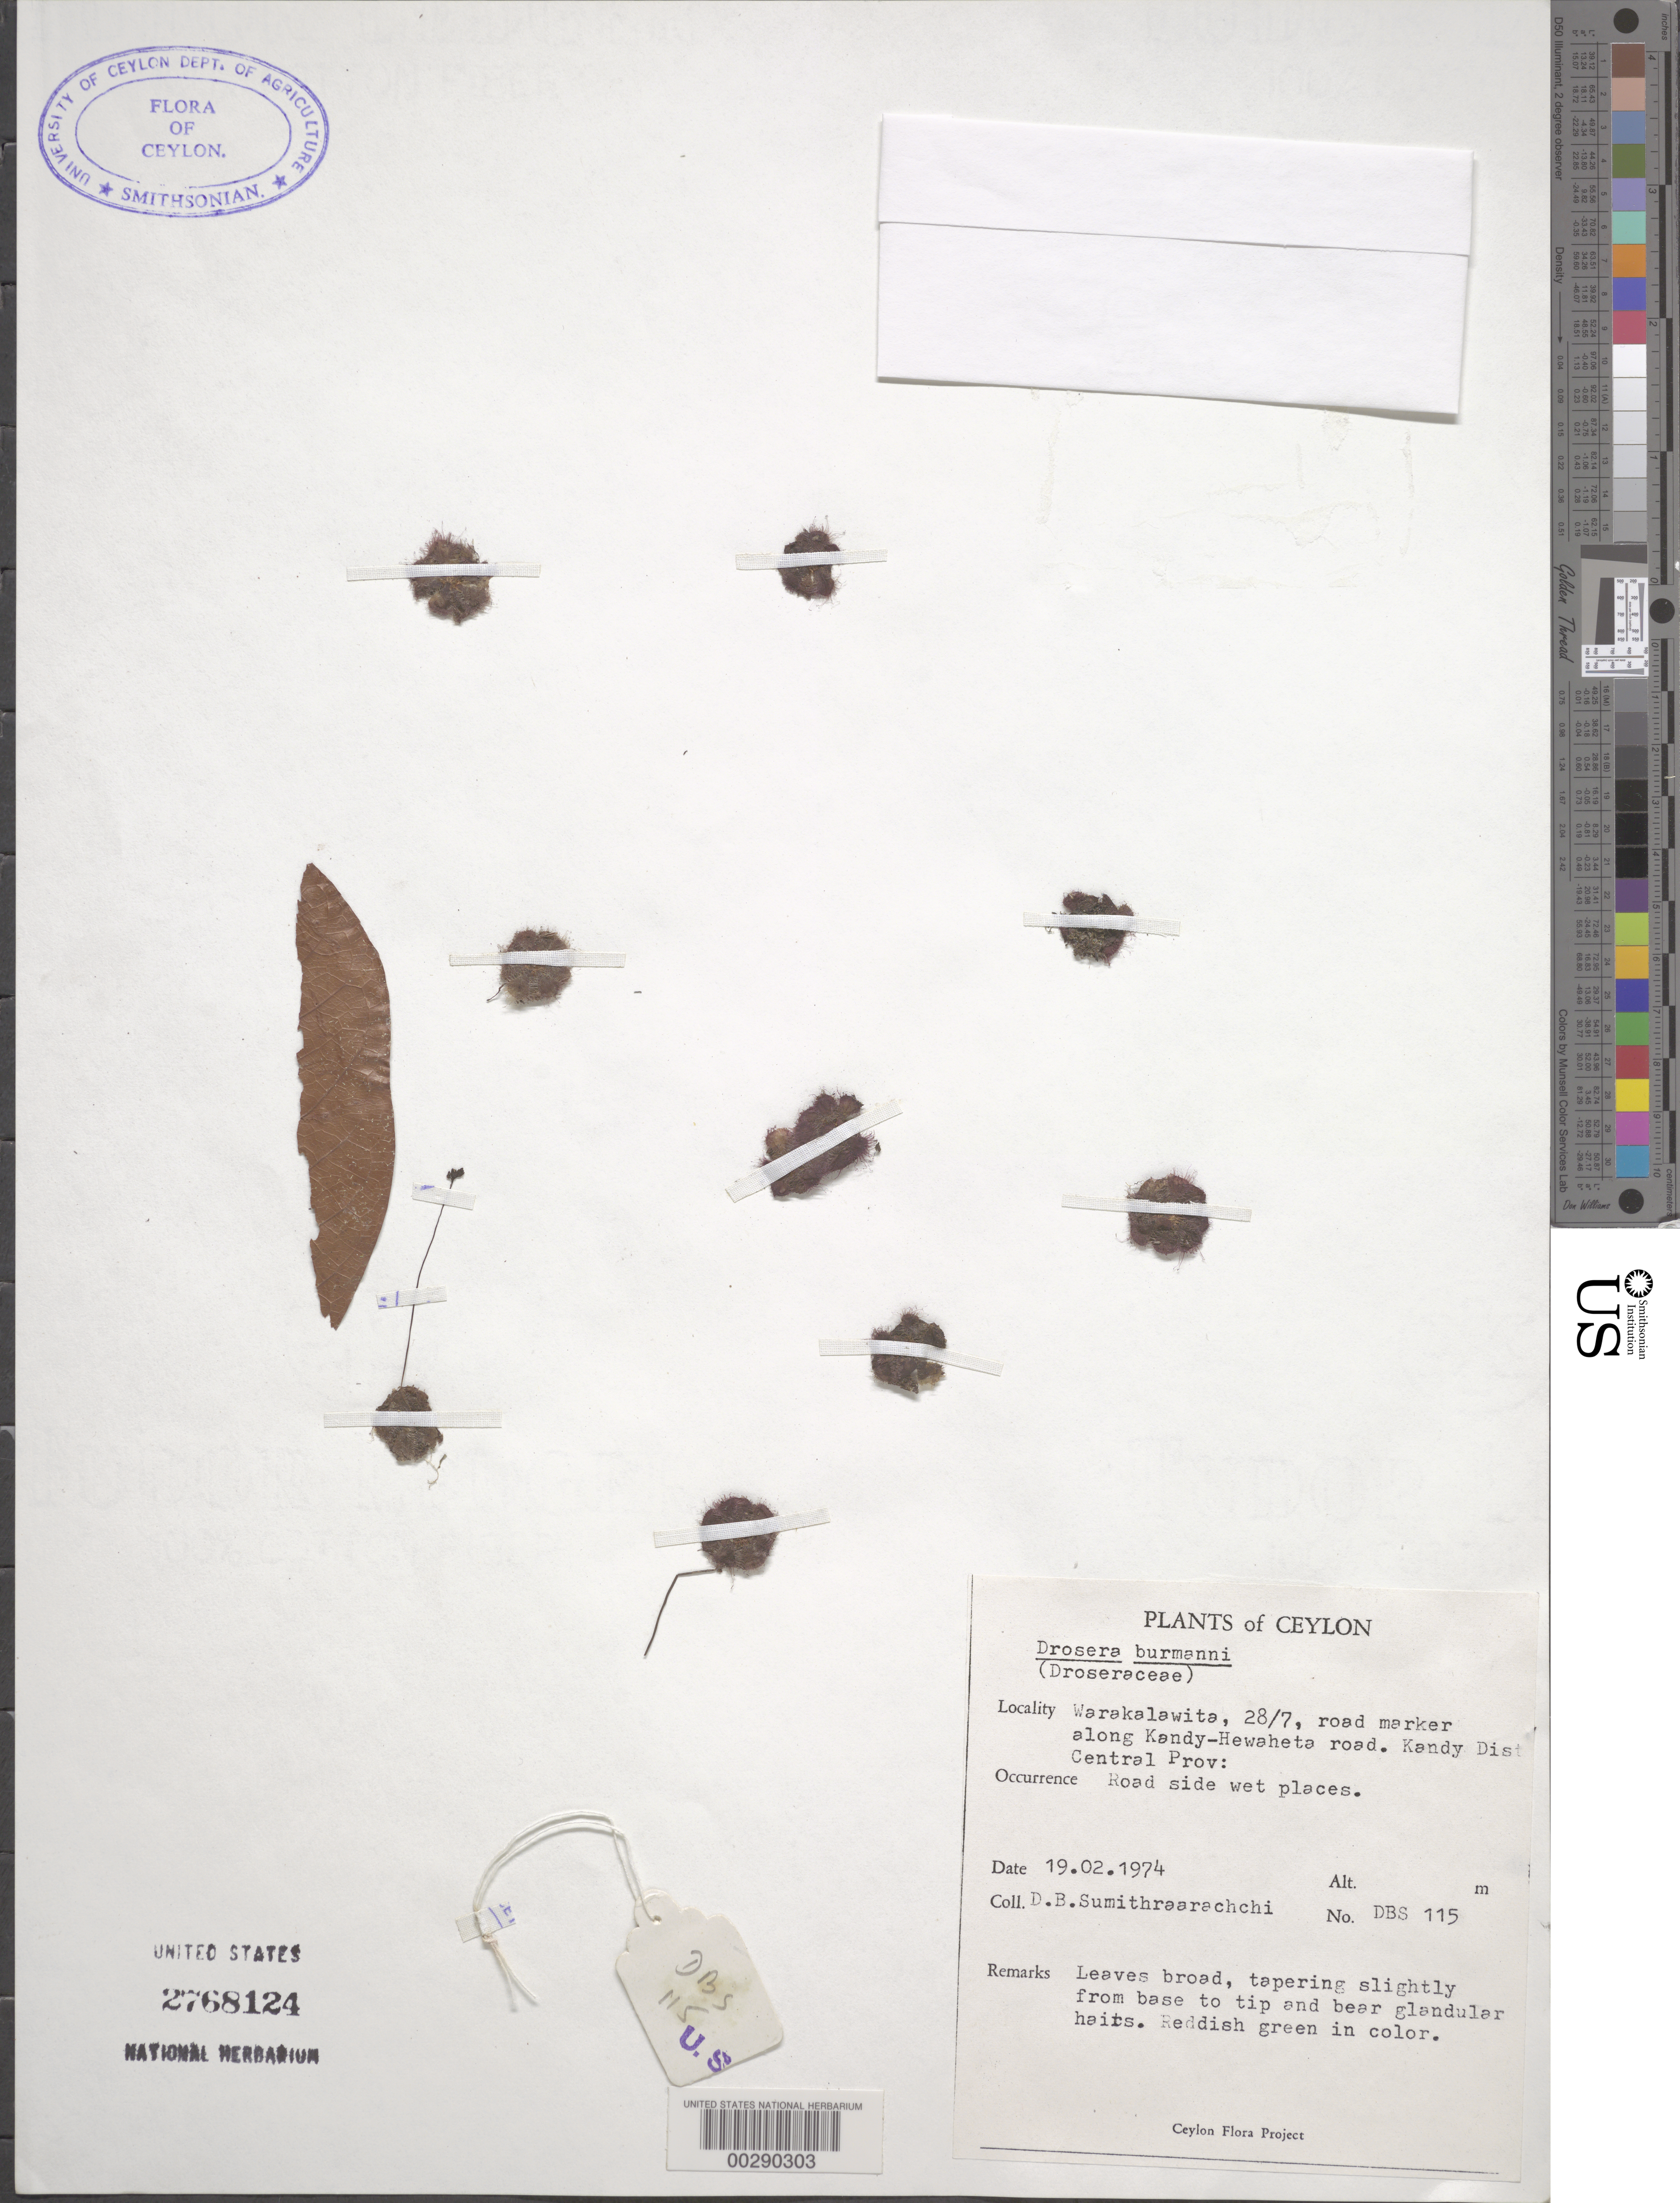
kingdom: Plantae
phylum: Tracheophyta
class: Magnoliopsida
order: Caryophyllales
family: Droseraceae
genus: Drosera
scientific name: Drosera burmannii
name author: Vahl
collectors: D. B. Sumithraarachchi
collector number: Dbs 115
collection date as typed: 19 Feb 1974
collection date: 1974-02-19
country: Sri Lanka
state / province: Central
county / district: Kandy Dist.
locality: Warakalawita, 28/7 road marker along kandy - hewaheta road.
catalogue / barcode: US 2768124